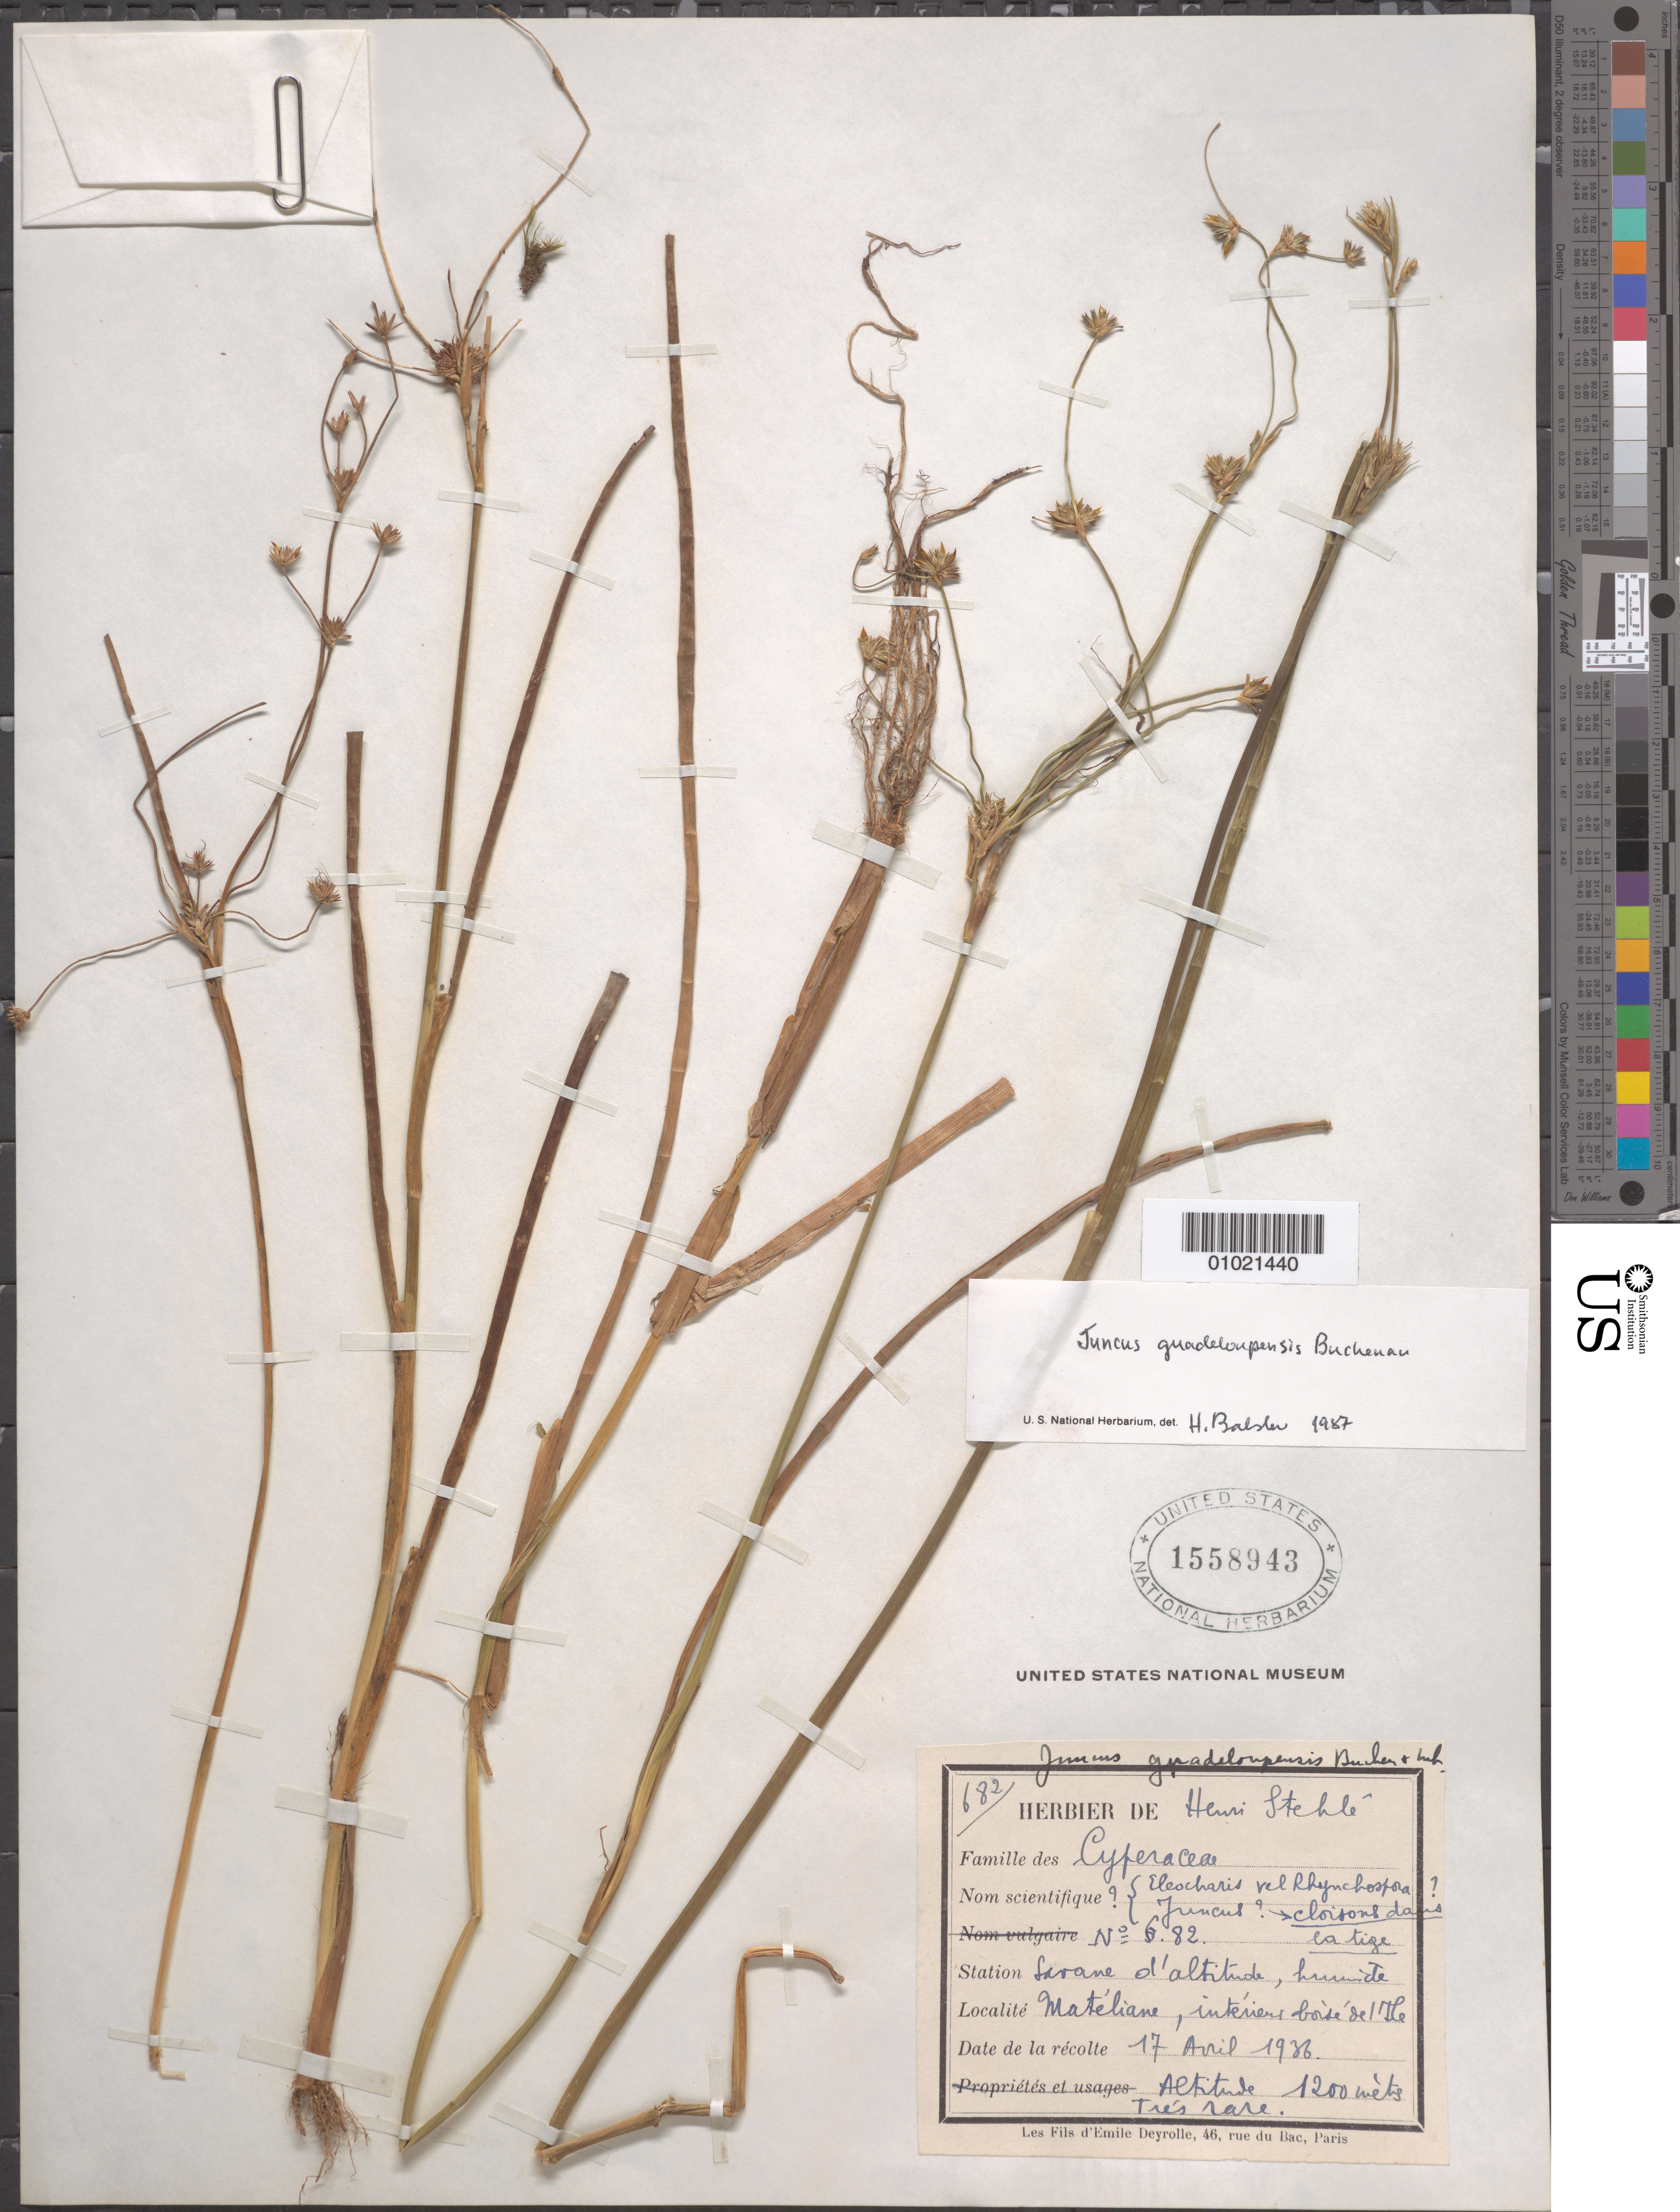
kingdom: Plantae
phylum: Tracheophyta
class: Liliopsida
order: Poales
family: Juncaceae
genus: Juncus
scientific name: Juncus guadeloupensis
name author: Buchenau & Urb. in Urb.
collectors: H. Stehlé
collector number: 682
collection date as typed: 17 Apr 1936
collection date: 1936-04-17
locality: mateliane, interiens borde deltte.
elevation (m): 1200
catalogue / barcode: US 1558943